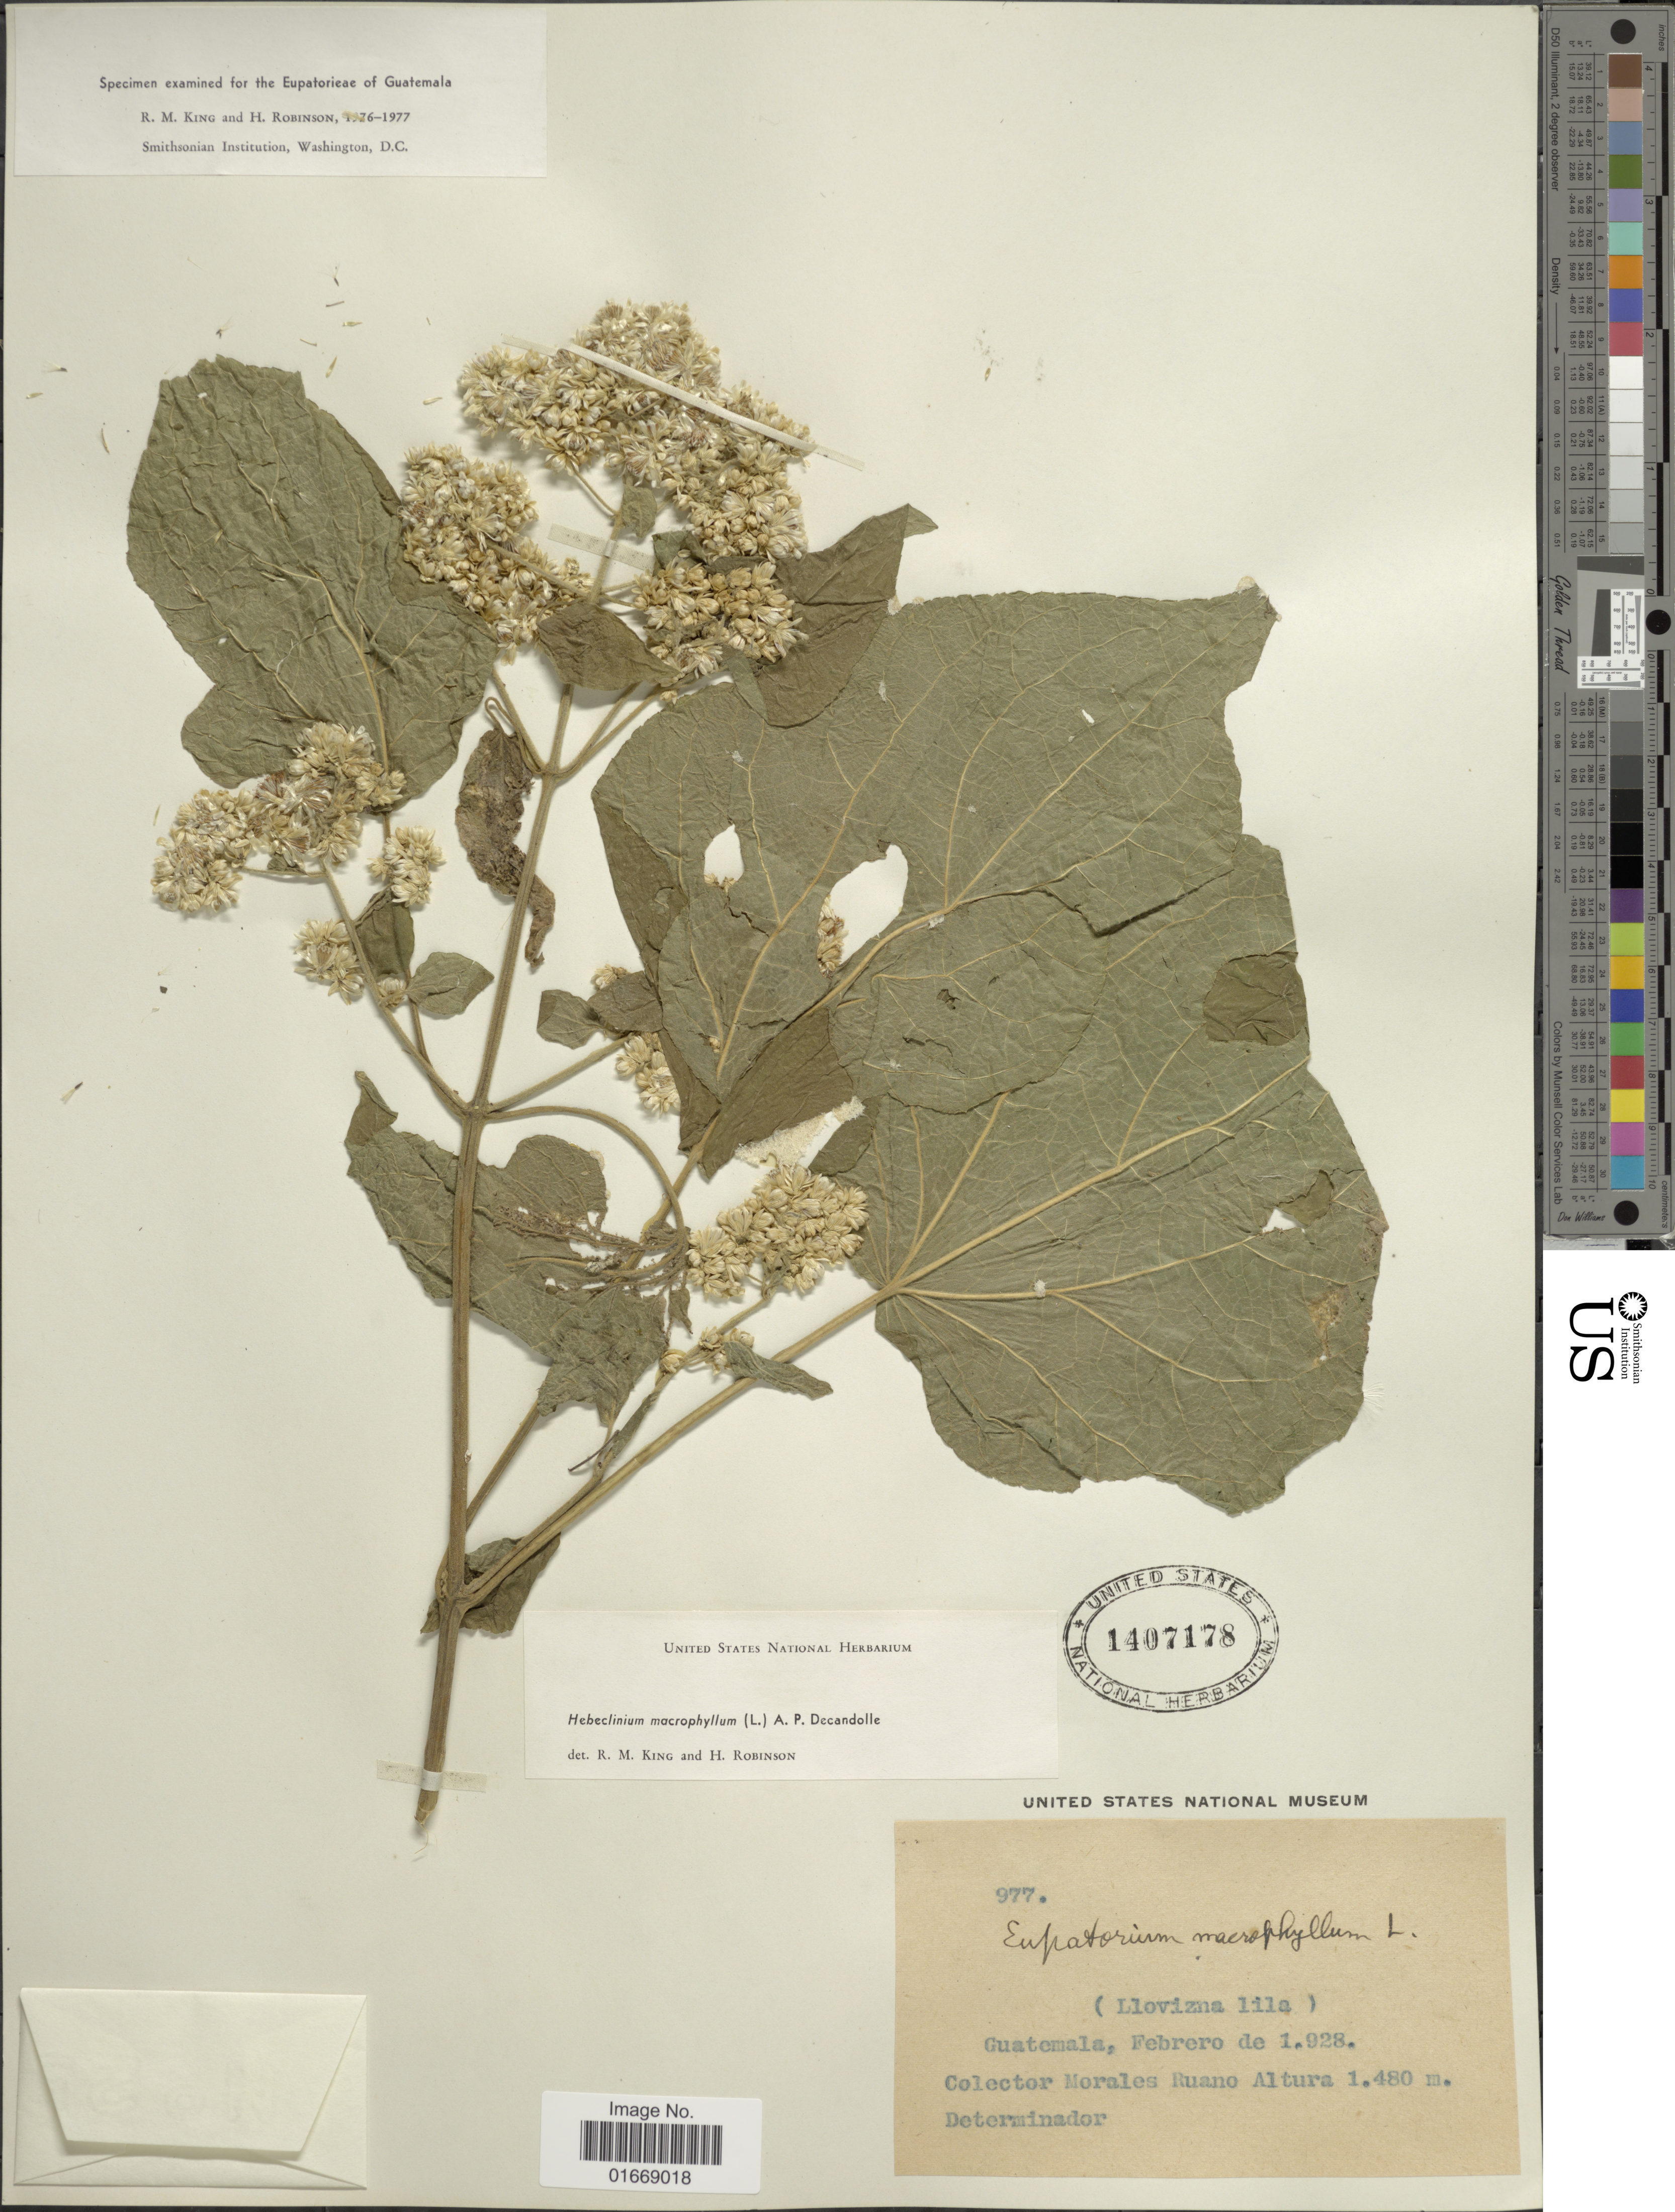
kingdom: Plantae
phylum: Tracheophyta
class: Magnoliopsida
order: Asterales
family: Asteraceae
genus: Hebeclinium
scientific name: Hebeclinium macrophyllum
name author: (L.) DC.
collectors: M. Ruano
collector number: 977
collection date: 1928-02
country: Guatemala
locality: Llovizna lila [unsure placement]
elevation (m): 1480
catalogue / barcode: US 1407178